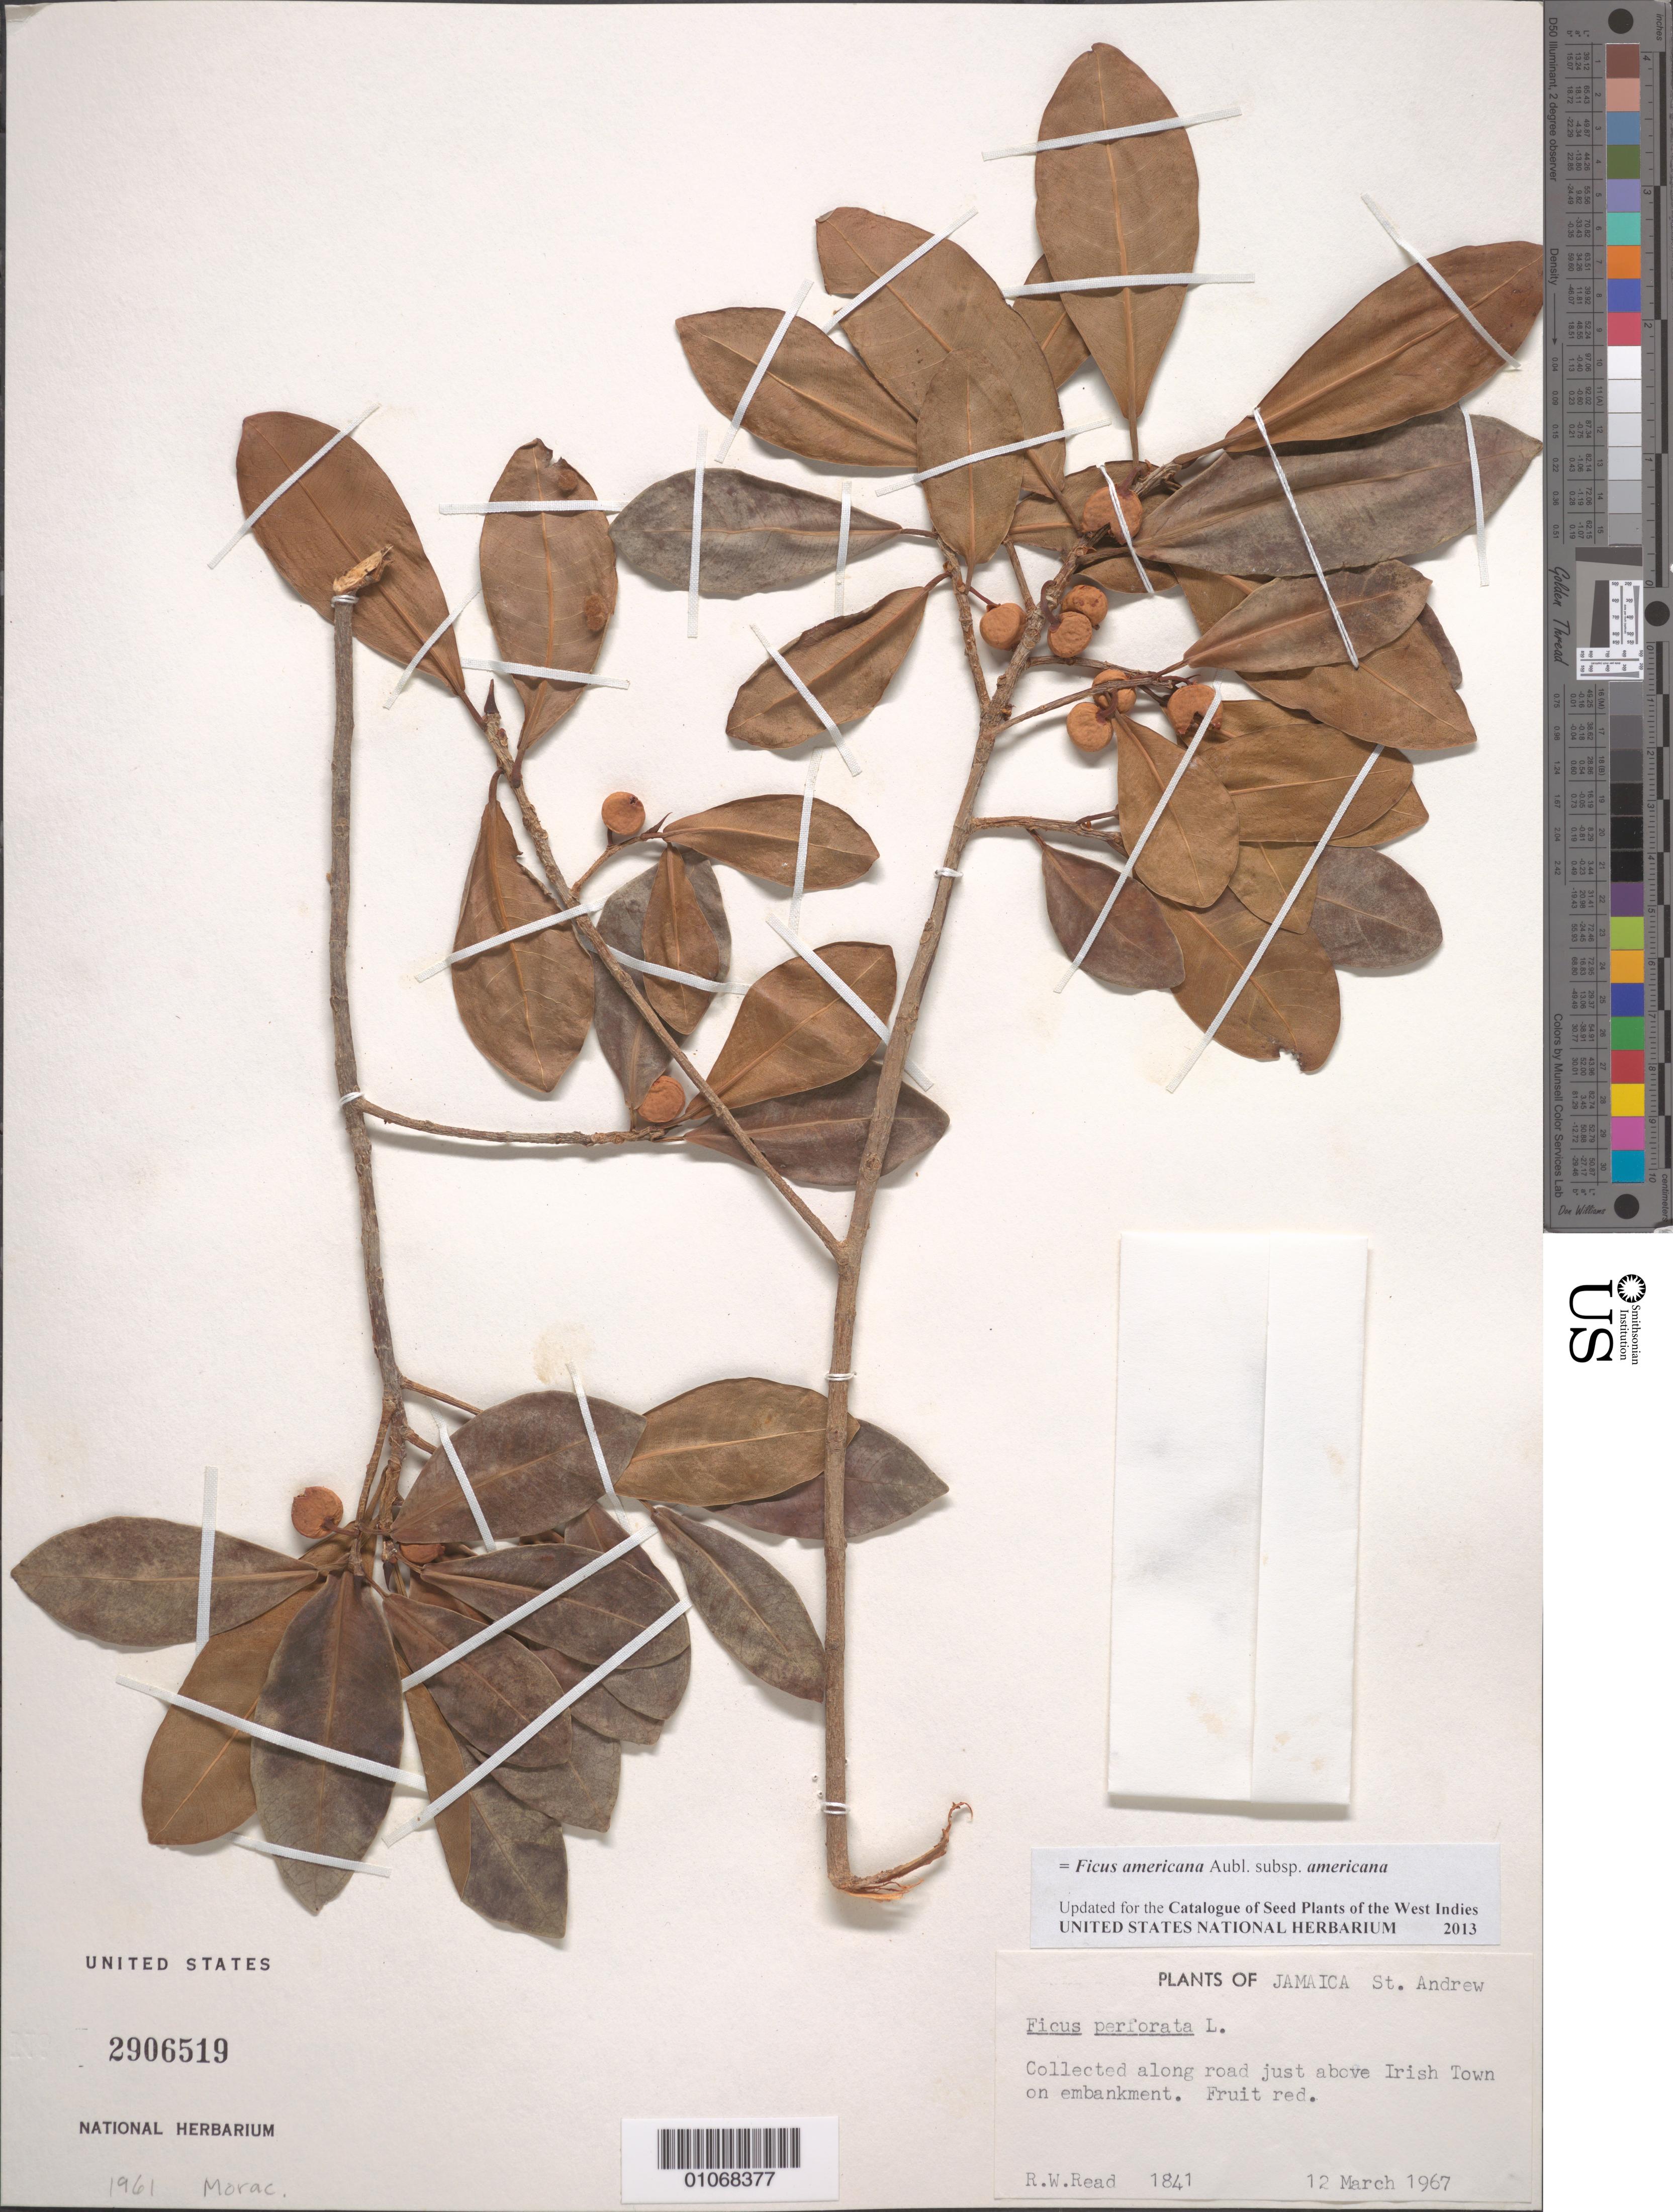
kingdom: Plantae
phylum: Tracheophyta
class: Magnoliopsida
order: Rosales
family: Moraceae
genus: Ficus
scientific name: Ficus perforata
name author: L.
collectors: R. W. Read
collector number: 1841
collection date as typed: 12 Mar 1967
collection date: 1967-03-12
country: Jamaica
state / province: Saint Andrew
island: Jamaica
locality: Collected along road just above Irish Town on embankment.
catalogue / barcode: US 2906519